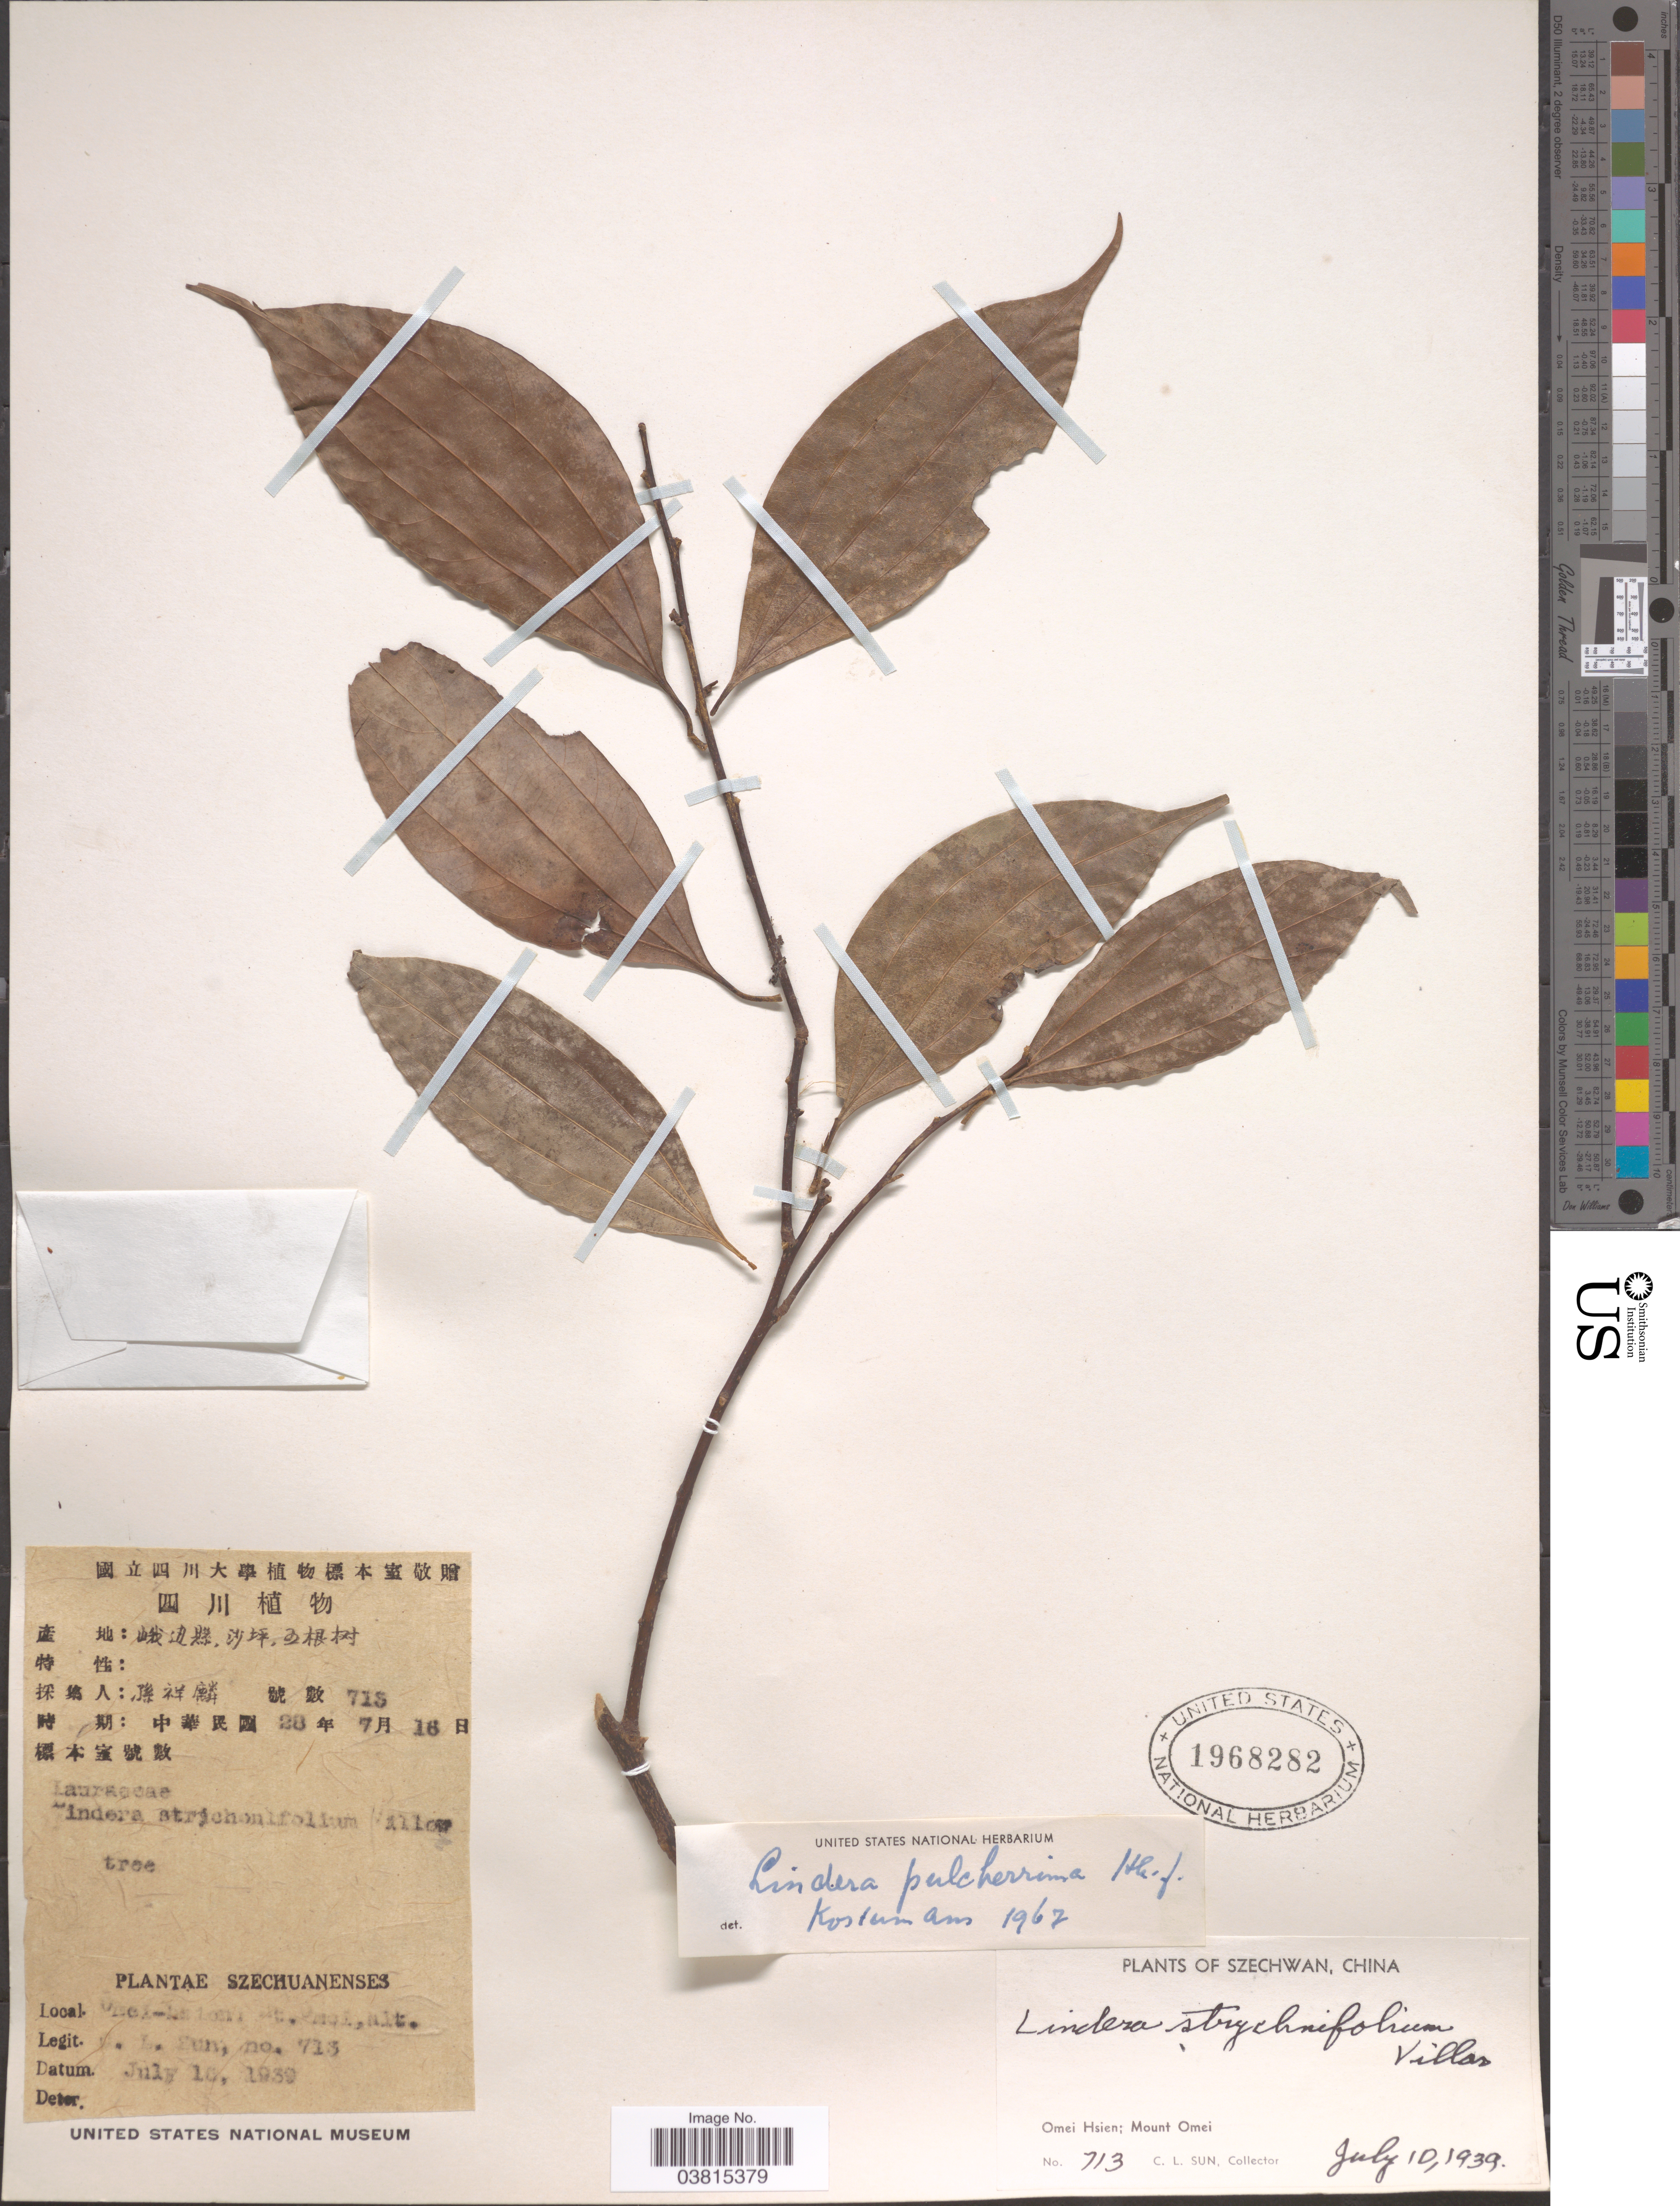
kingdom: Plantae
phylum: Tracheophyta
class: Magnoliopsida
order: Laurales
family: Lauraceae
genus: Lindera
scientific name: Lindera pulcherrima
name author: (Nees) Hook. f.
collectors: C. Sun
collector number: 713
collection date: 1939-07-10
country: China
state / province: Sichuan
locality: Szechwan. Omei Hsien; Mount Omei.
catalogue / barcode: US 1968282